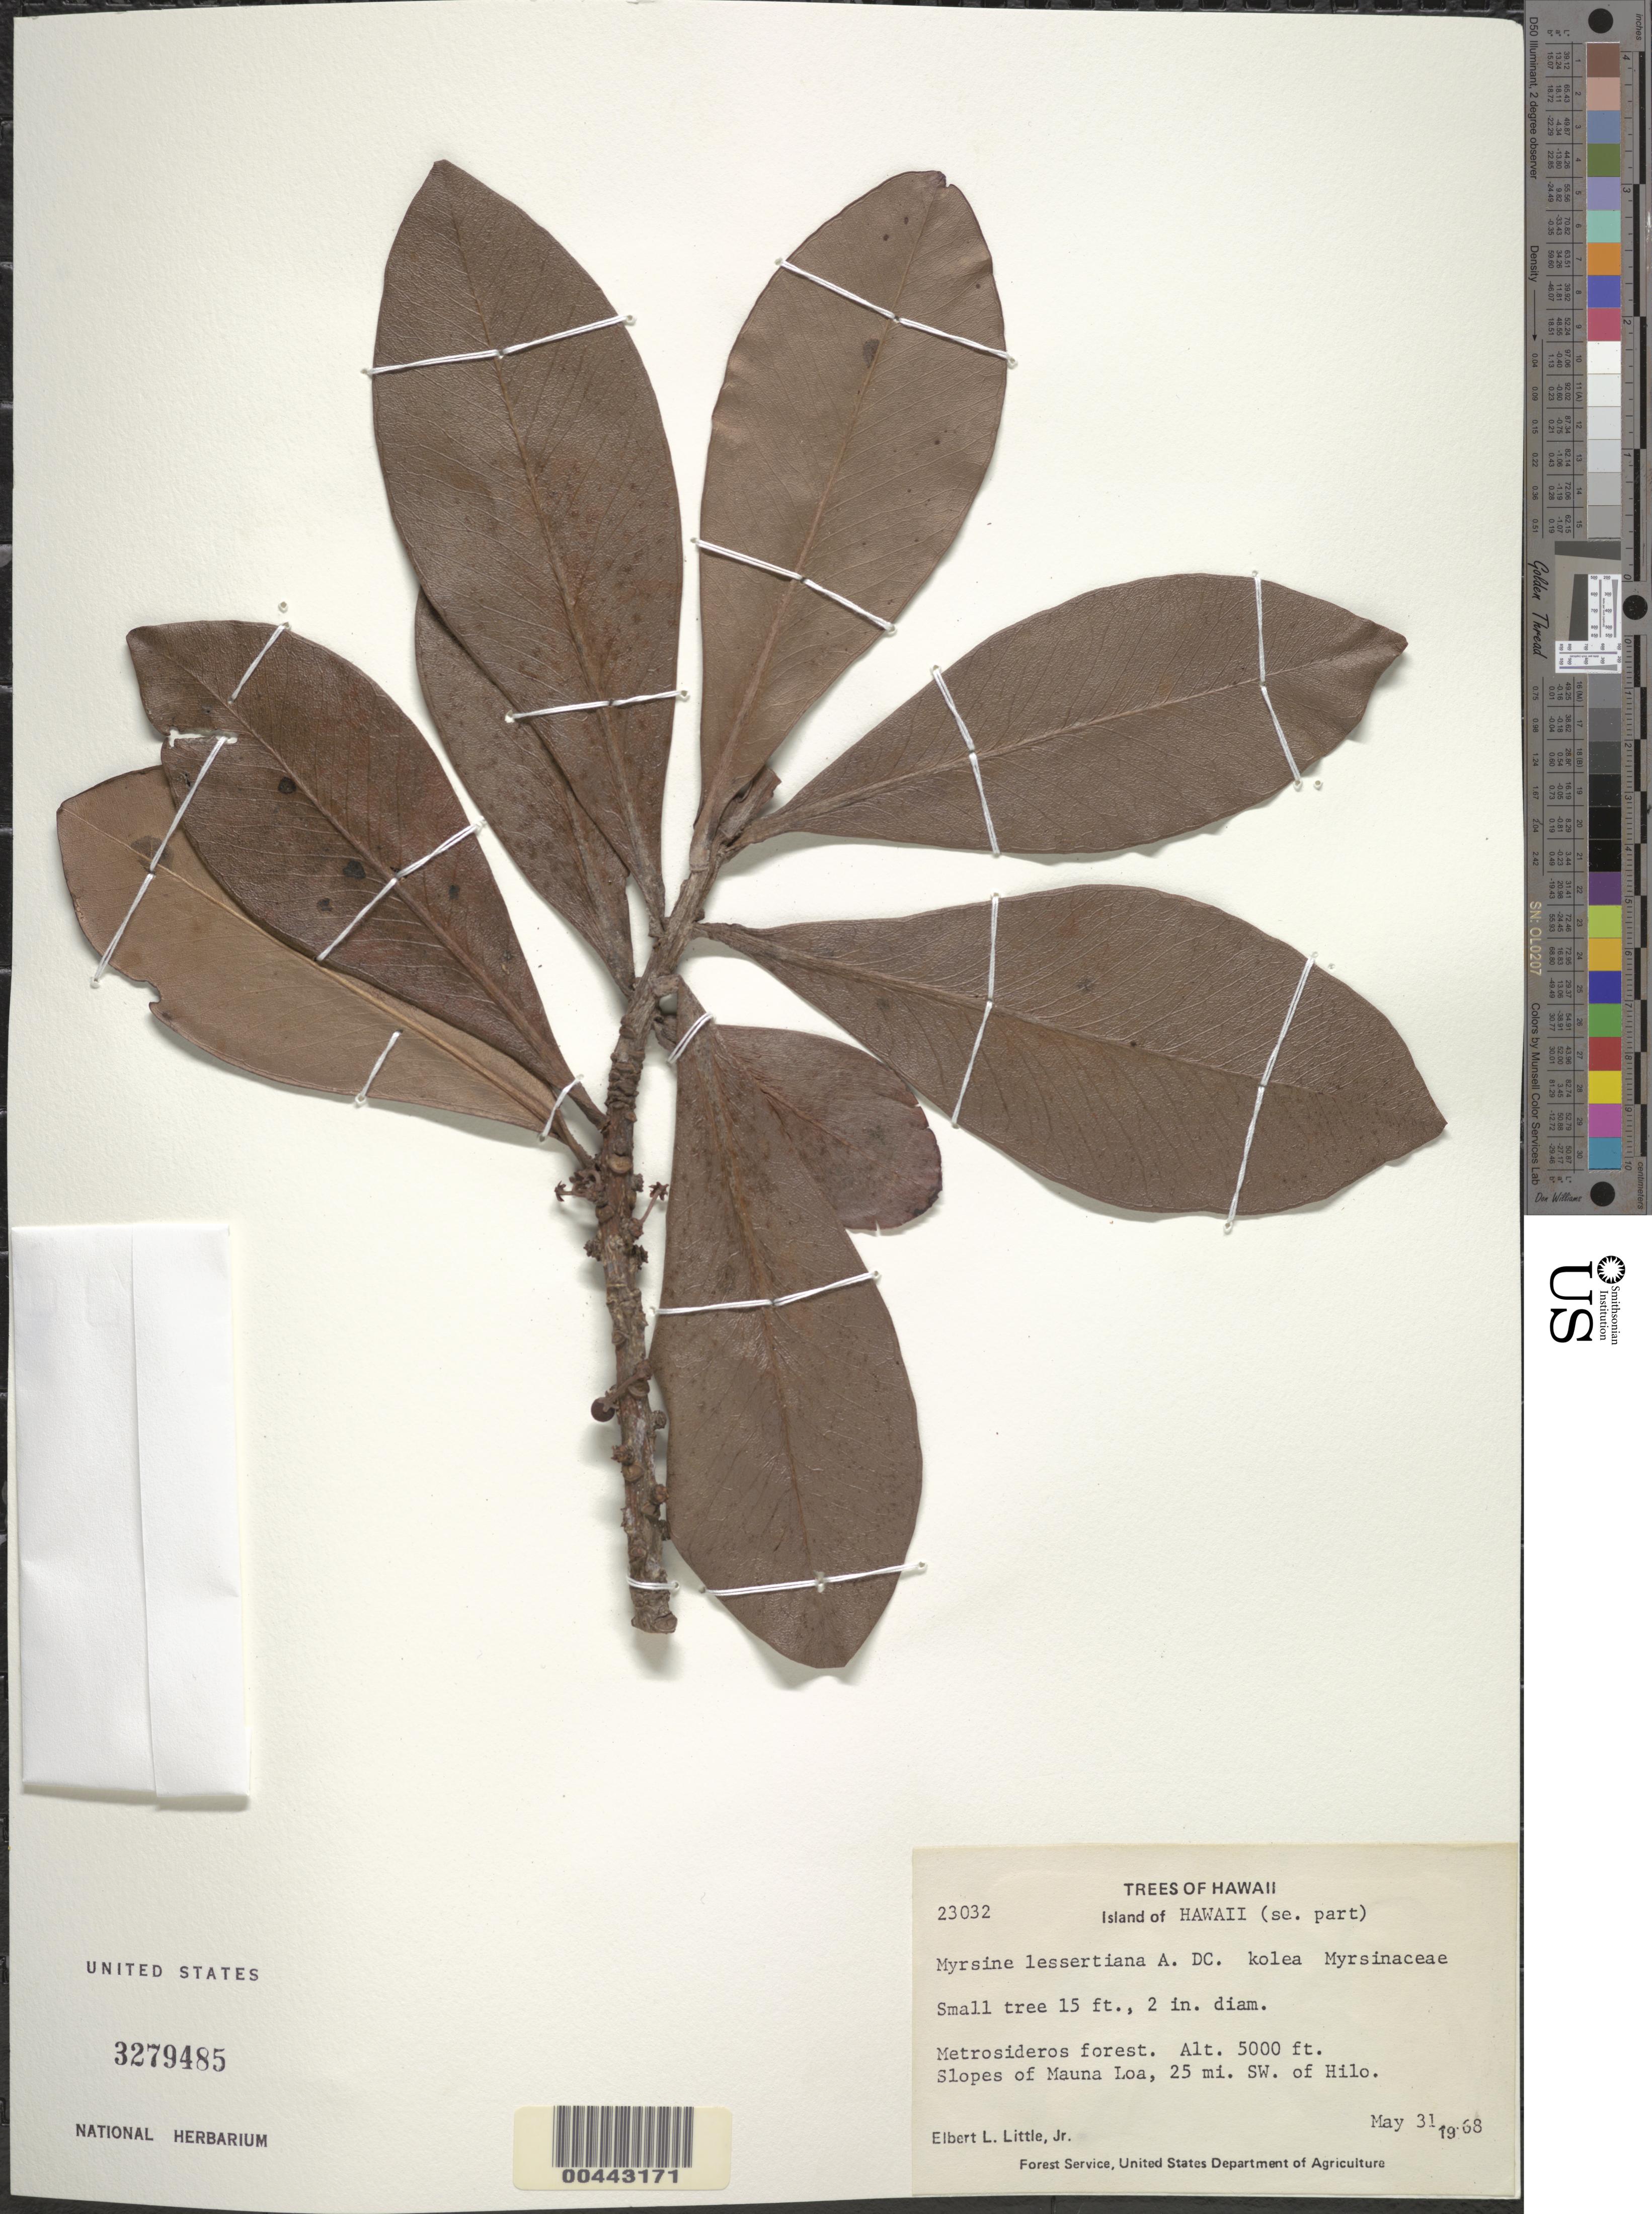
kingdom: Plantae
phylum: Tracheophyta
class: Magnoliopsida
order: Ericales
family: Primulaceae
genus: Myrsine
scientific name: Myrsine lessertiana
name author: A. DC.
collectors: E. L. Little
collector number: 23032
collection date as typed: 31 May 1968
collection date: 1968-05-31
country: United States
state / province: Hawaii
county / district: Hawaii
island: Hawaii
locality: SE part of Hawaii, slopes of Mauna Loa, 25 mi SW of Hilo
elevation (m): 1524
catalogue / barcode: US 3279485